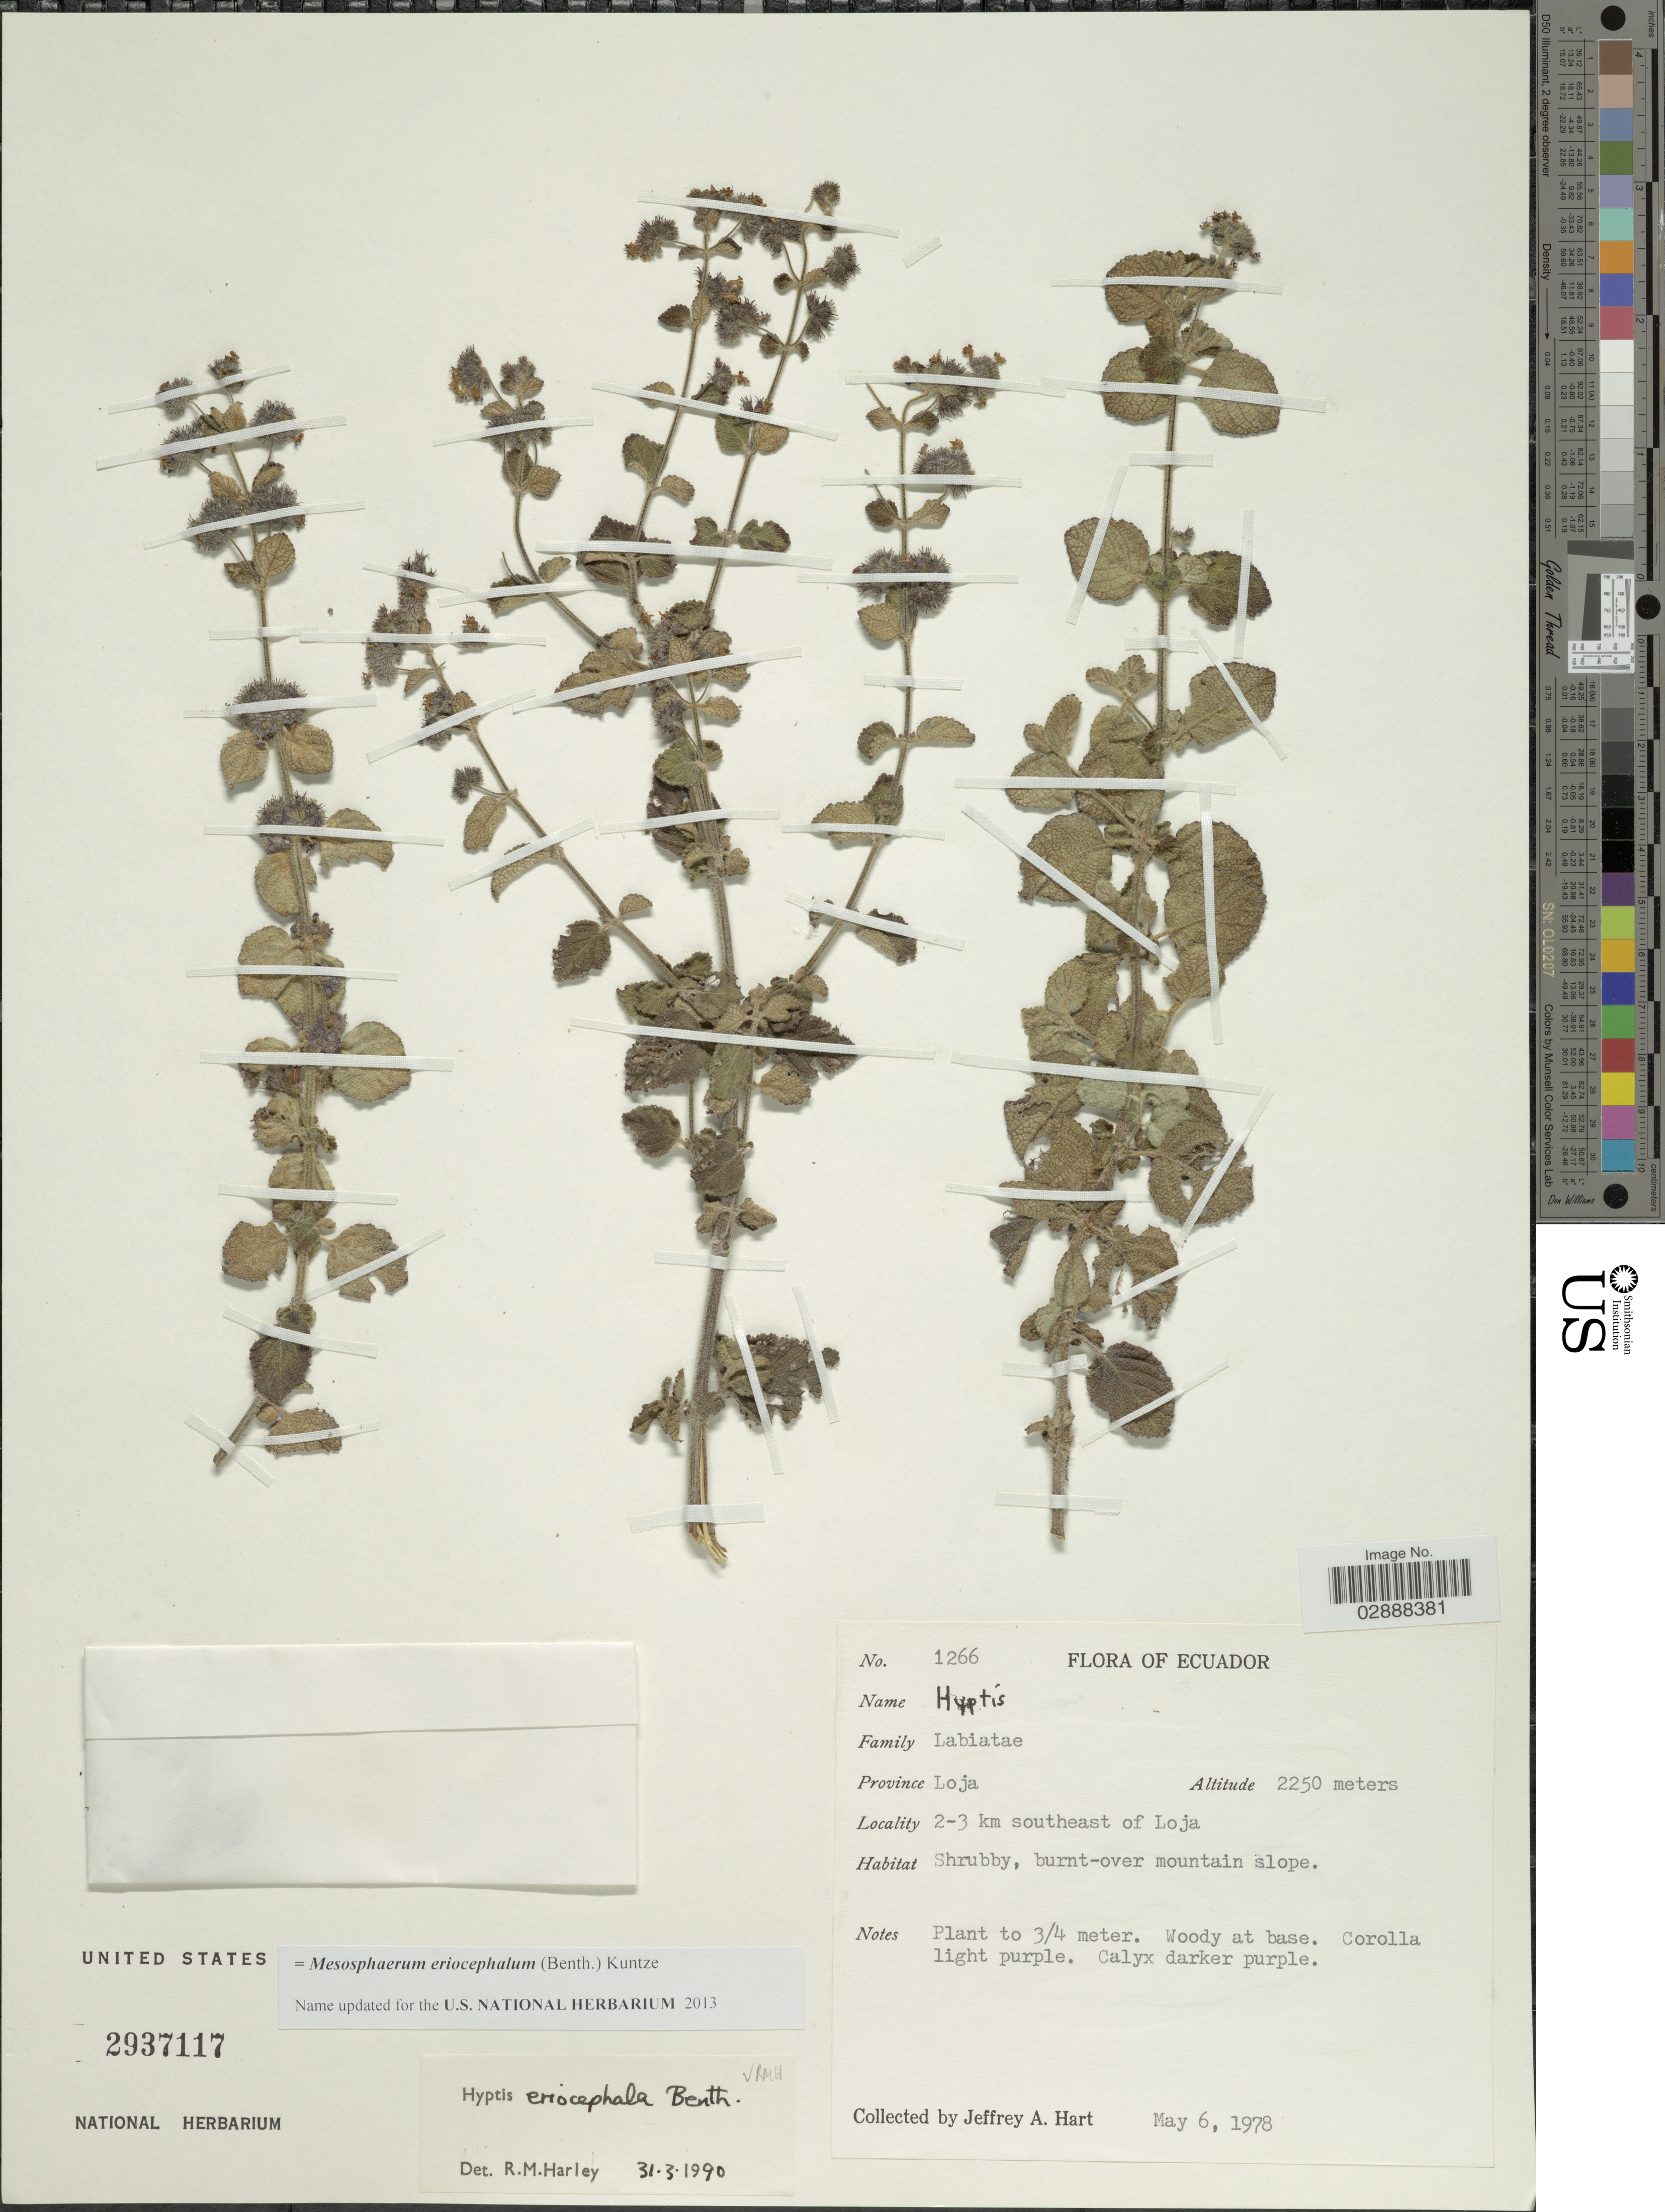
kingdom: Plantae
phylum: Tracheophyta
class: Magnoliopsida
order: Lamiales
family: Lamiaceae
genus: Mesosphaerum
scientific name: Mesosphaerum eriocephalum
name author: (Benth.) Kuntze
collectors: J. A. Hart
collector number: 1266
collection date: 1978-05-06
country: Ecuador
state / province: Loja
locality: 2-3 km southeast of Loja.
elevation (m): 2250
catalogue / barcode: US 2937117